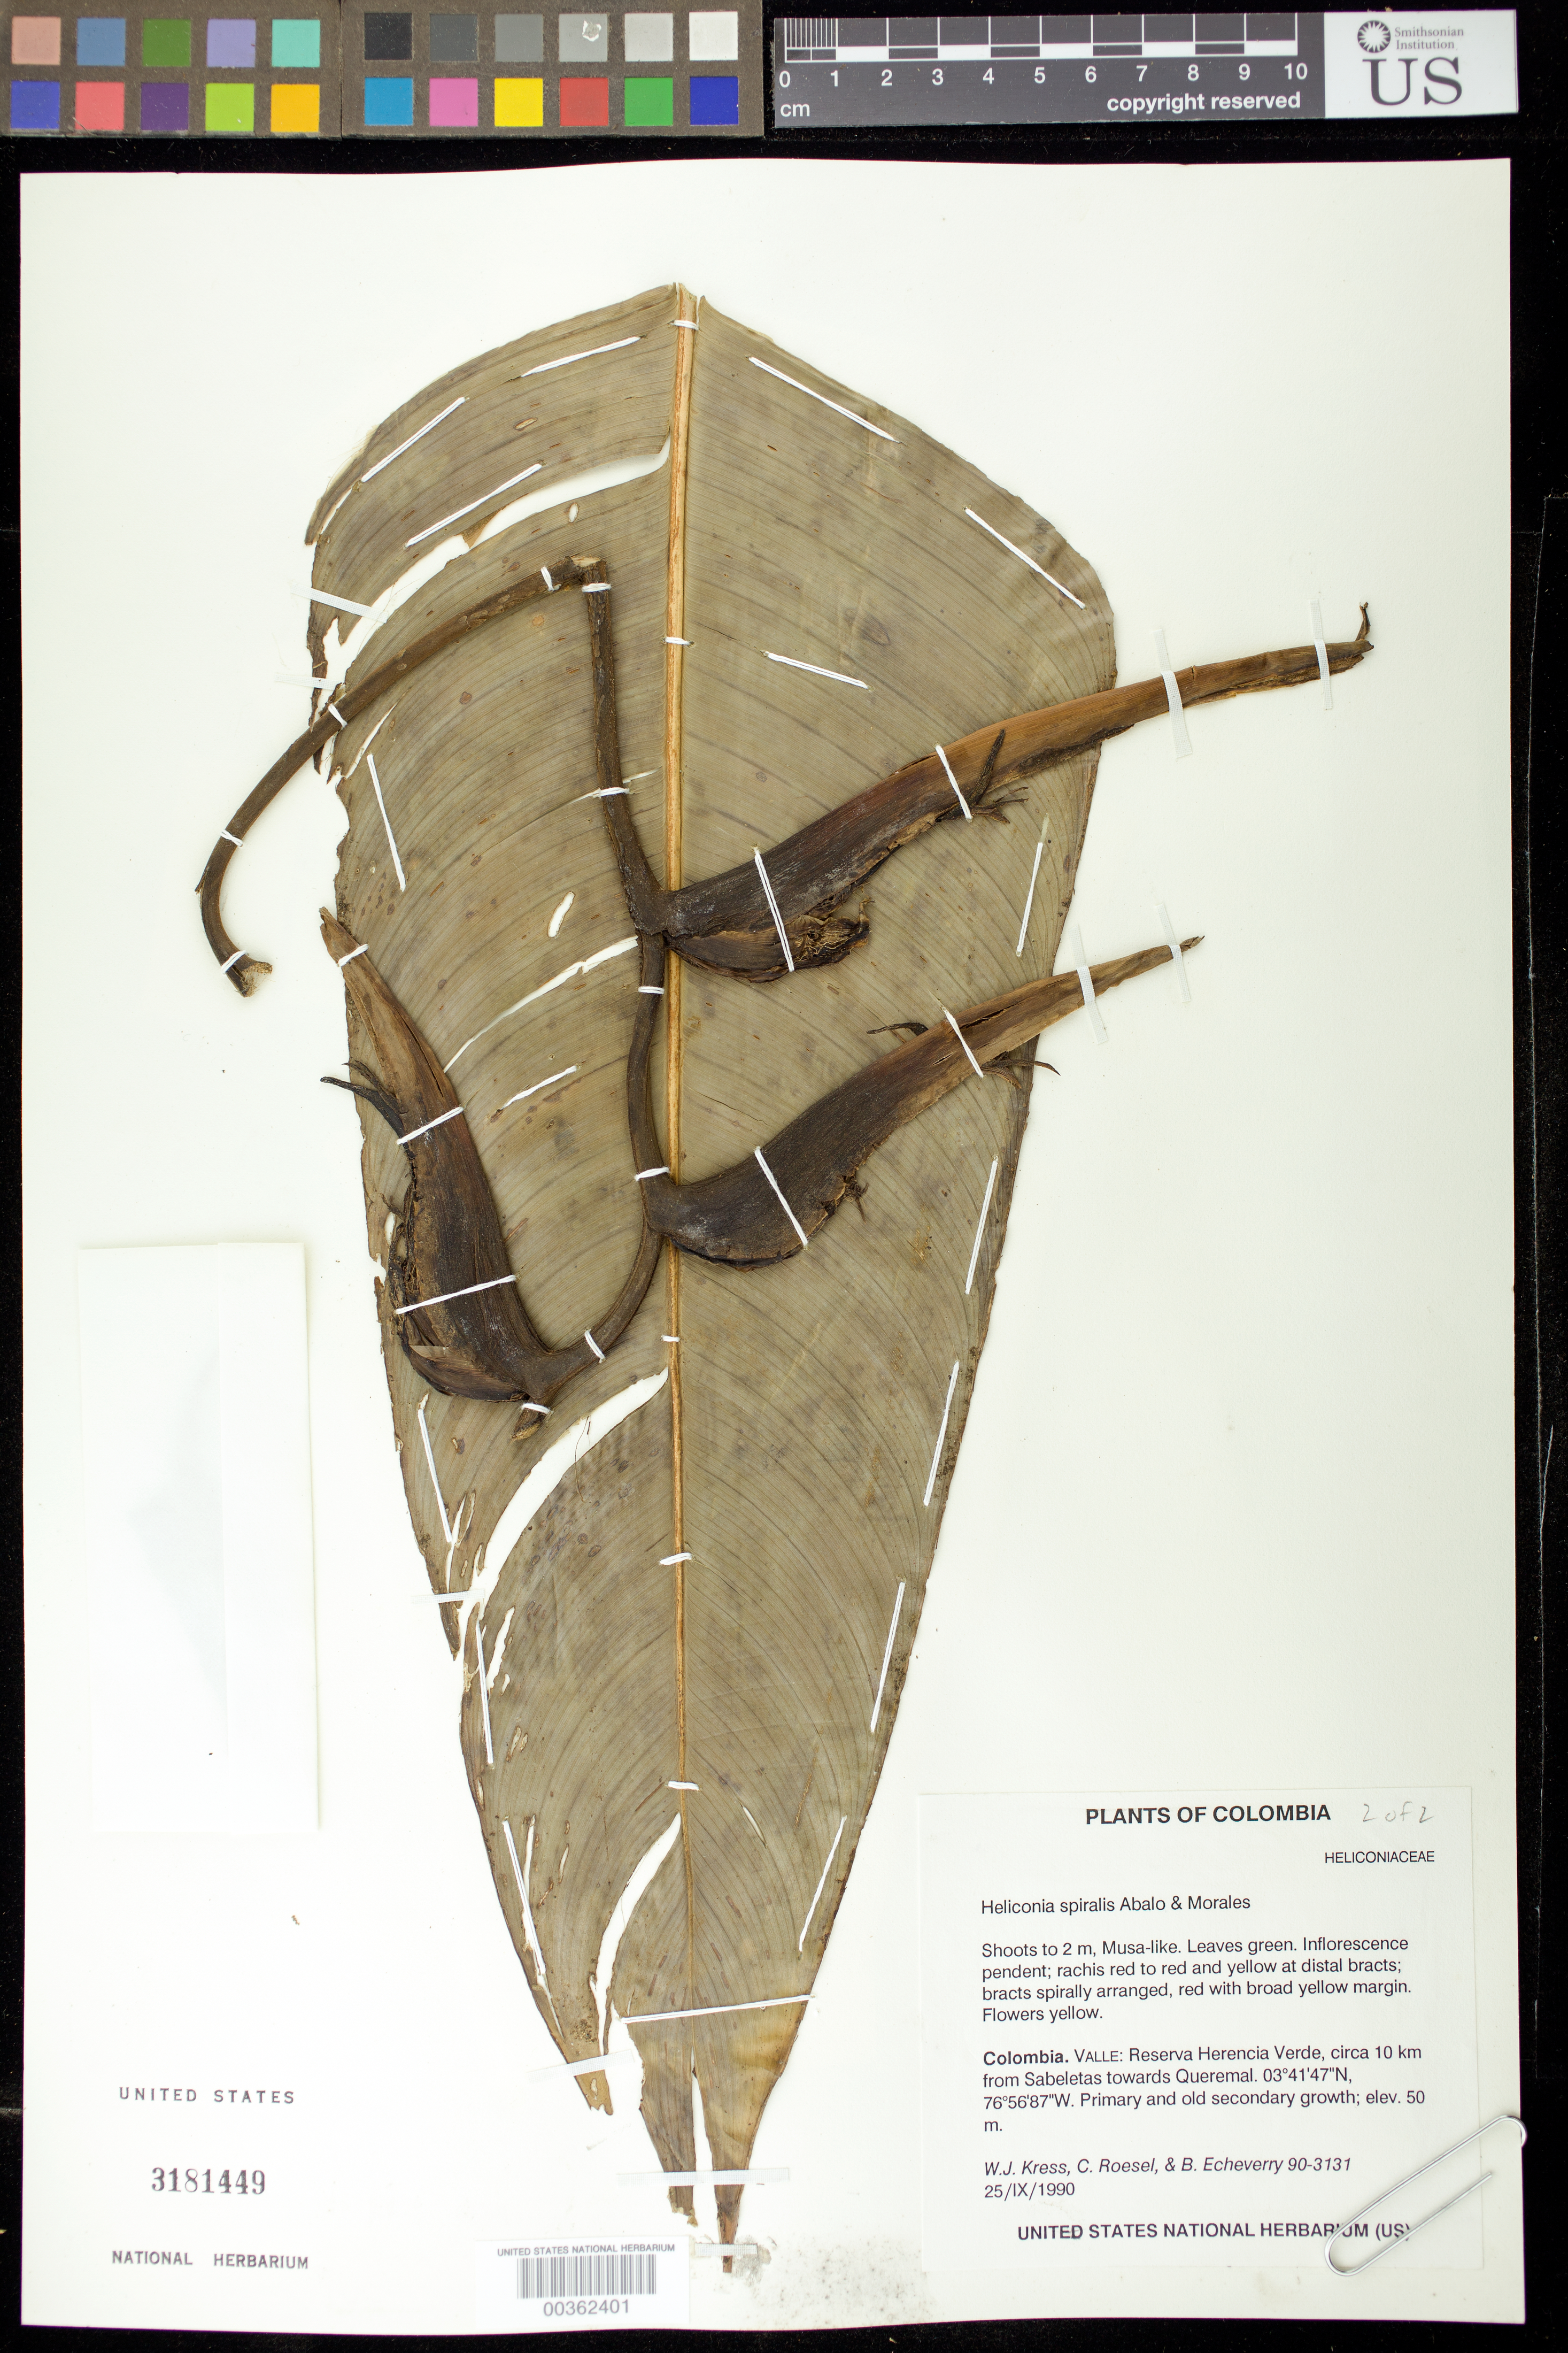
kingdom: Plantae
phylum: Tracheophyta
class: Liliopsida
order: Zingiberales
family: Heliconiaceae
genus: Heliconia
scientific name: Heliconia spiralis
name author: Abalo & G. Morales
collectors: W. J. Kress, C. S. Roesel & B. Echeverry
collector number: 90-3131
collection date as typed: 25 Sep 1990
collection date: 1990-09-25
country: Colombia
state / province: Valle del Cauca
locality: Valle: Reserva Herencia Verde, circa 10 km from Sabeletas towards Queremal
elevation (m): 50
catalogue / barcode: US 3181449